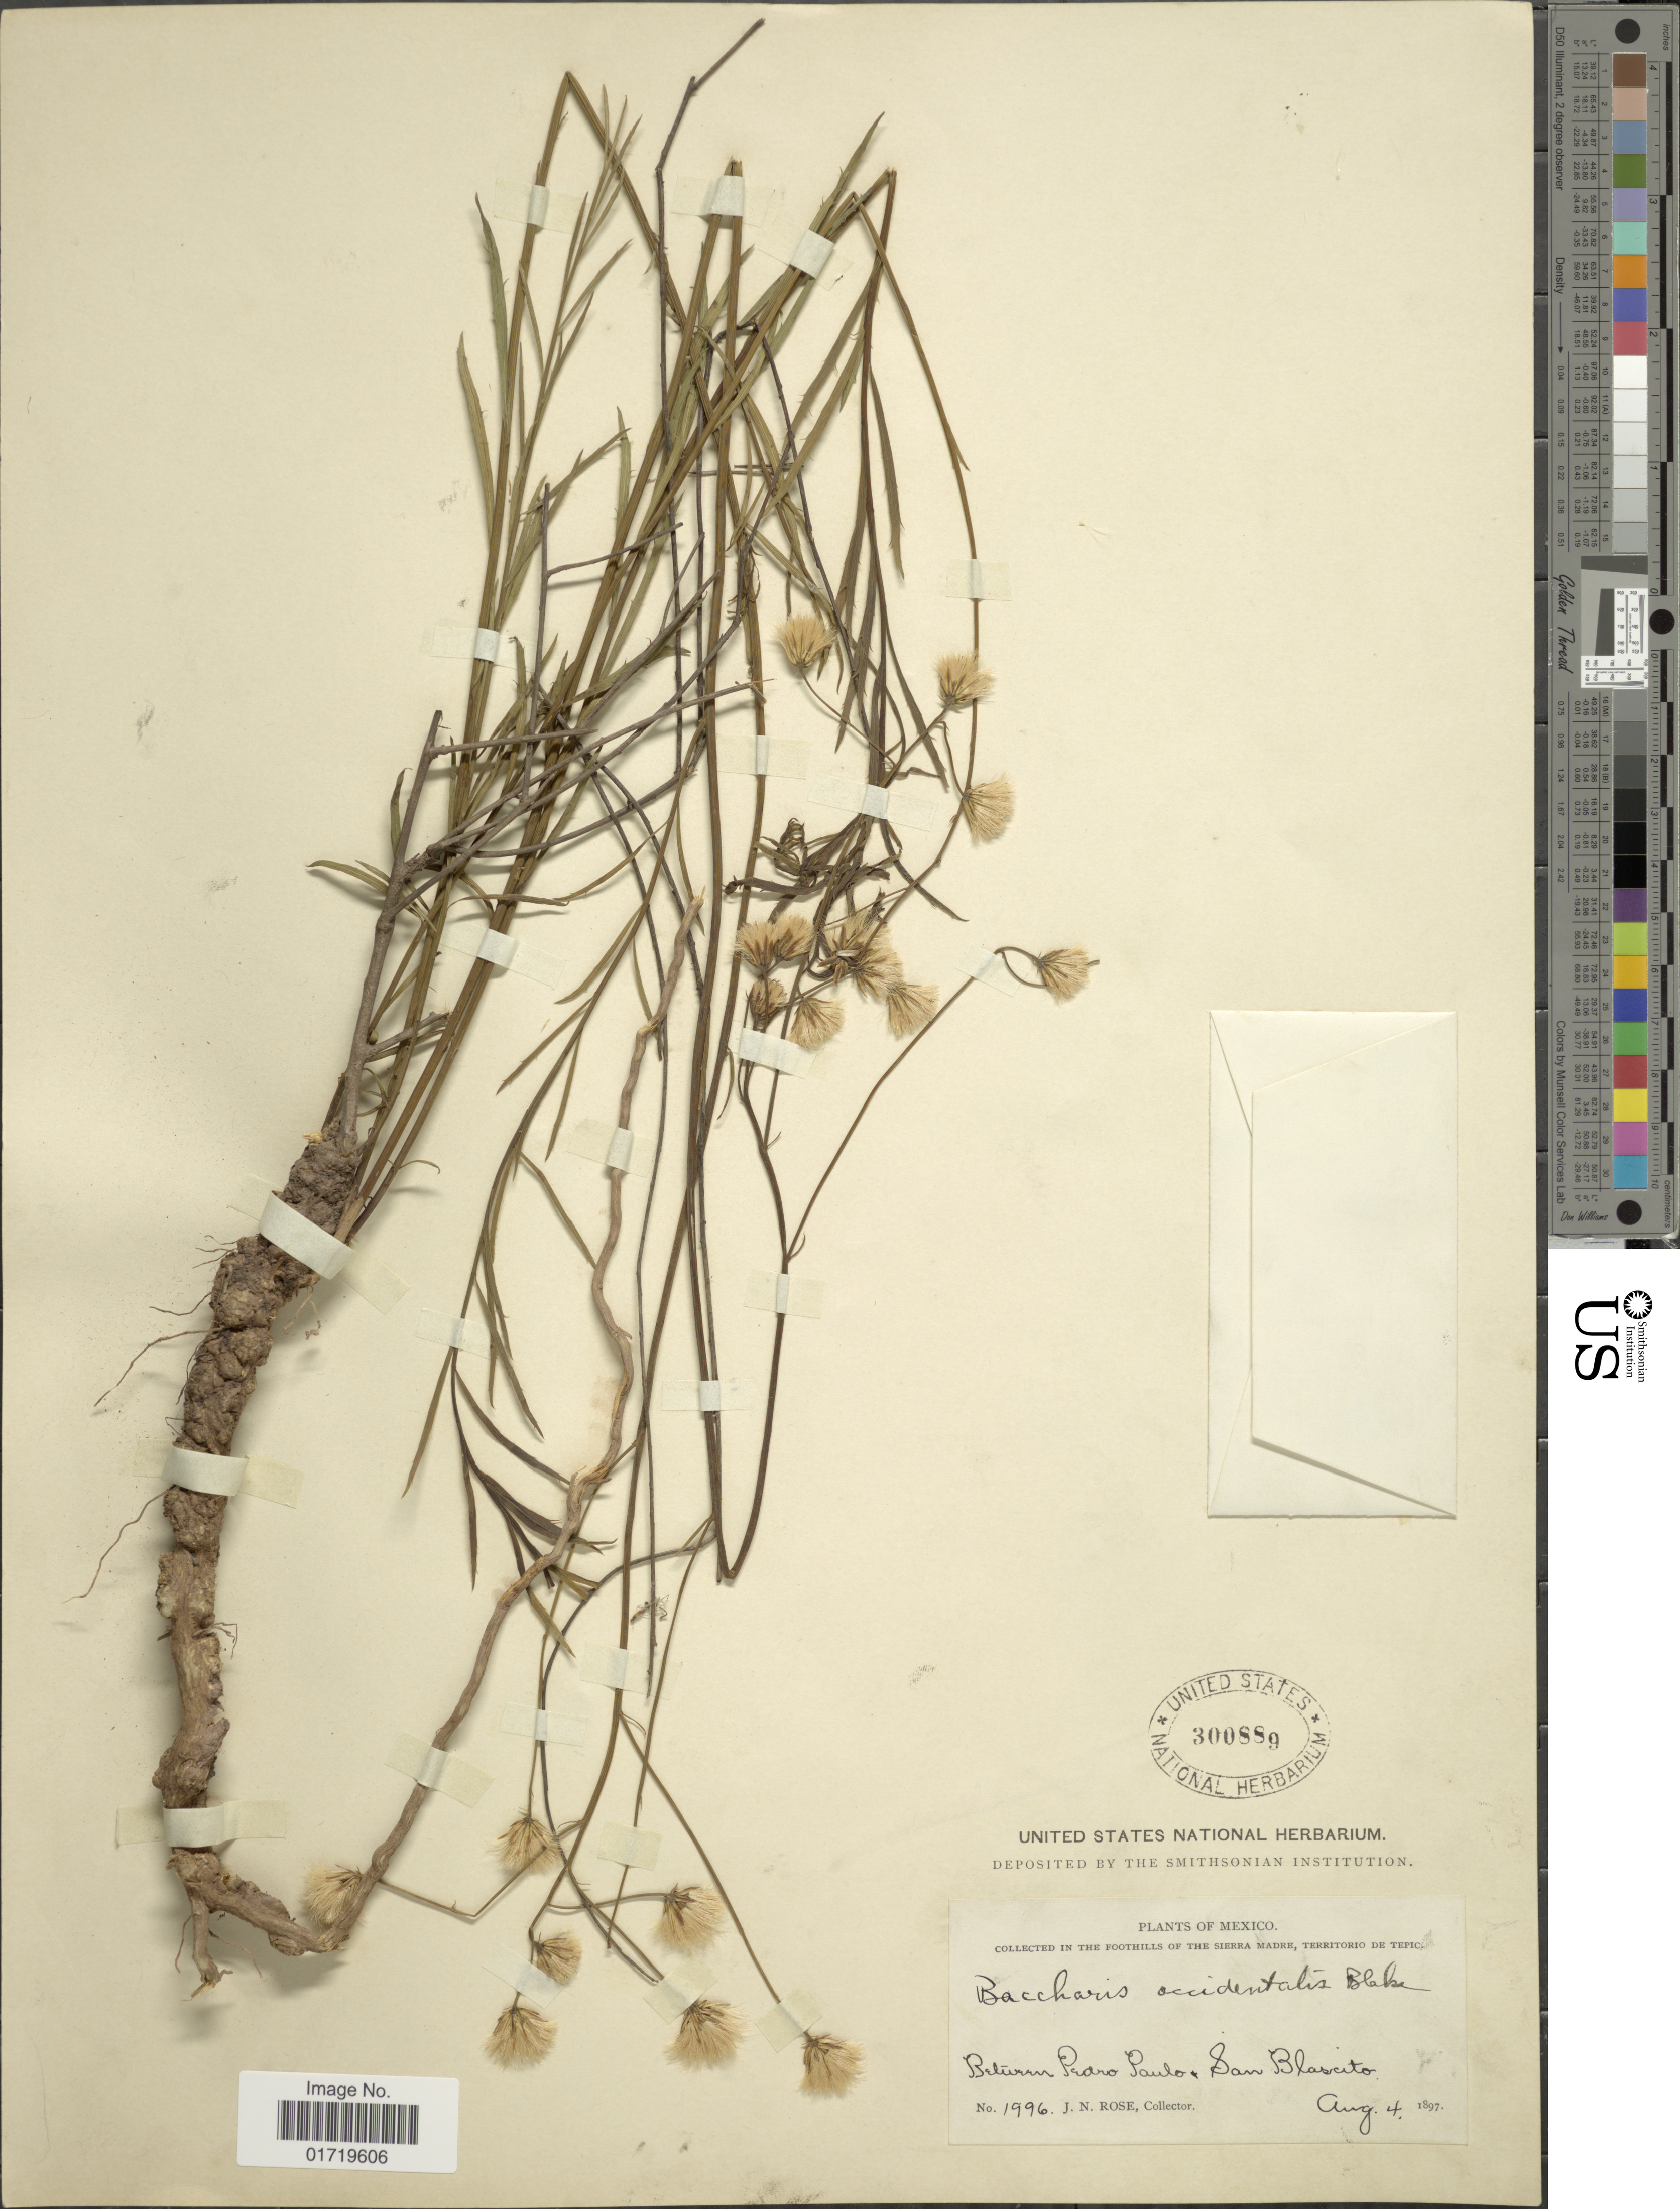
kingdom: Plantae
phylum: Tracheophyta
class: Magnoliopsida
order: Asterales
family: Asteraceae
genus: Baccharis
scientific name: Baccharis occidentalis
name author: S.F. Blake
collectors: J. N. Rose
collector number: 1996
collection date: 1897-08-04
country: Mexico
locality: In the Foothills Of the Sierra Madre, Territorio de Tepic, Between Pedro paulo & San Blascito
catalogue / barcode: US 300889